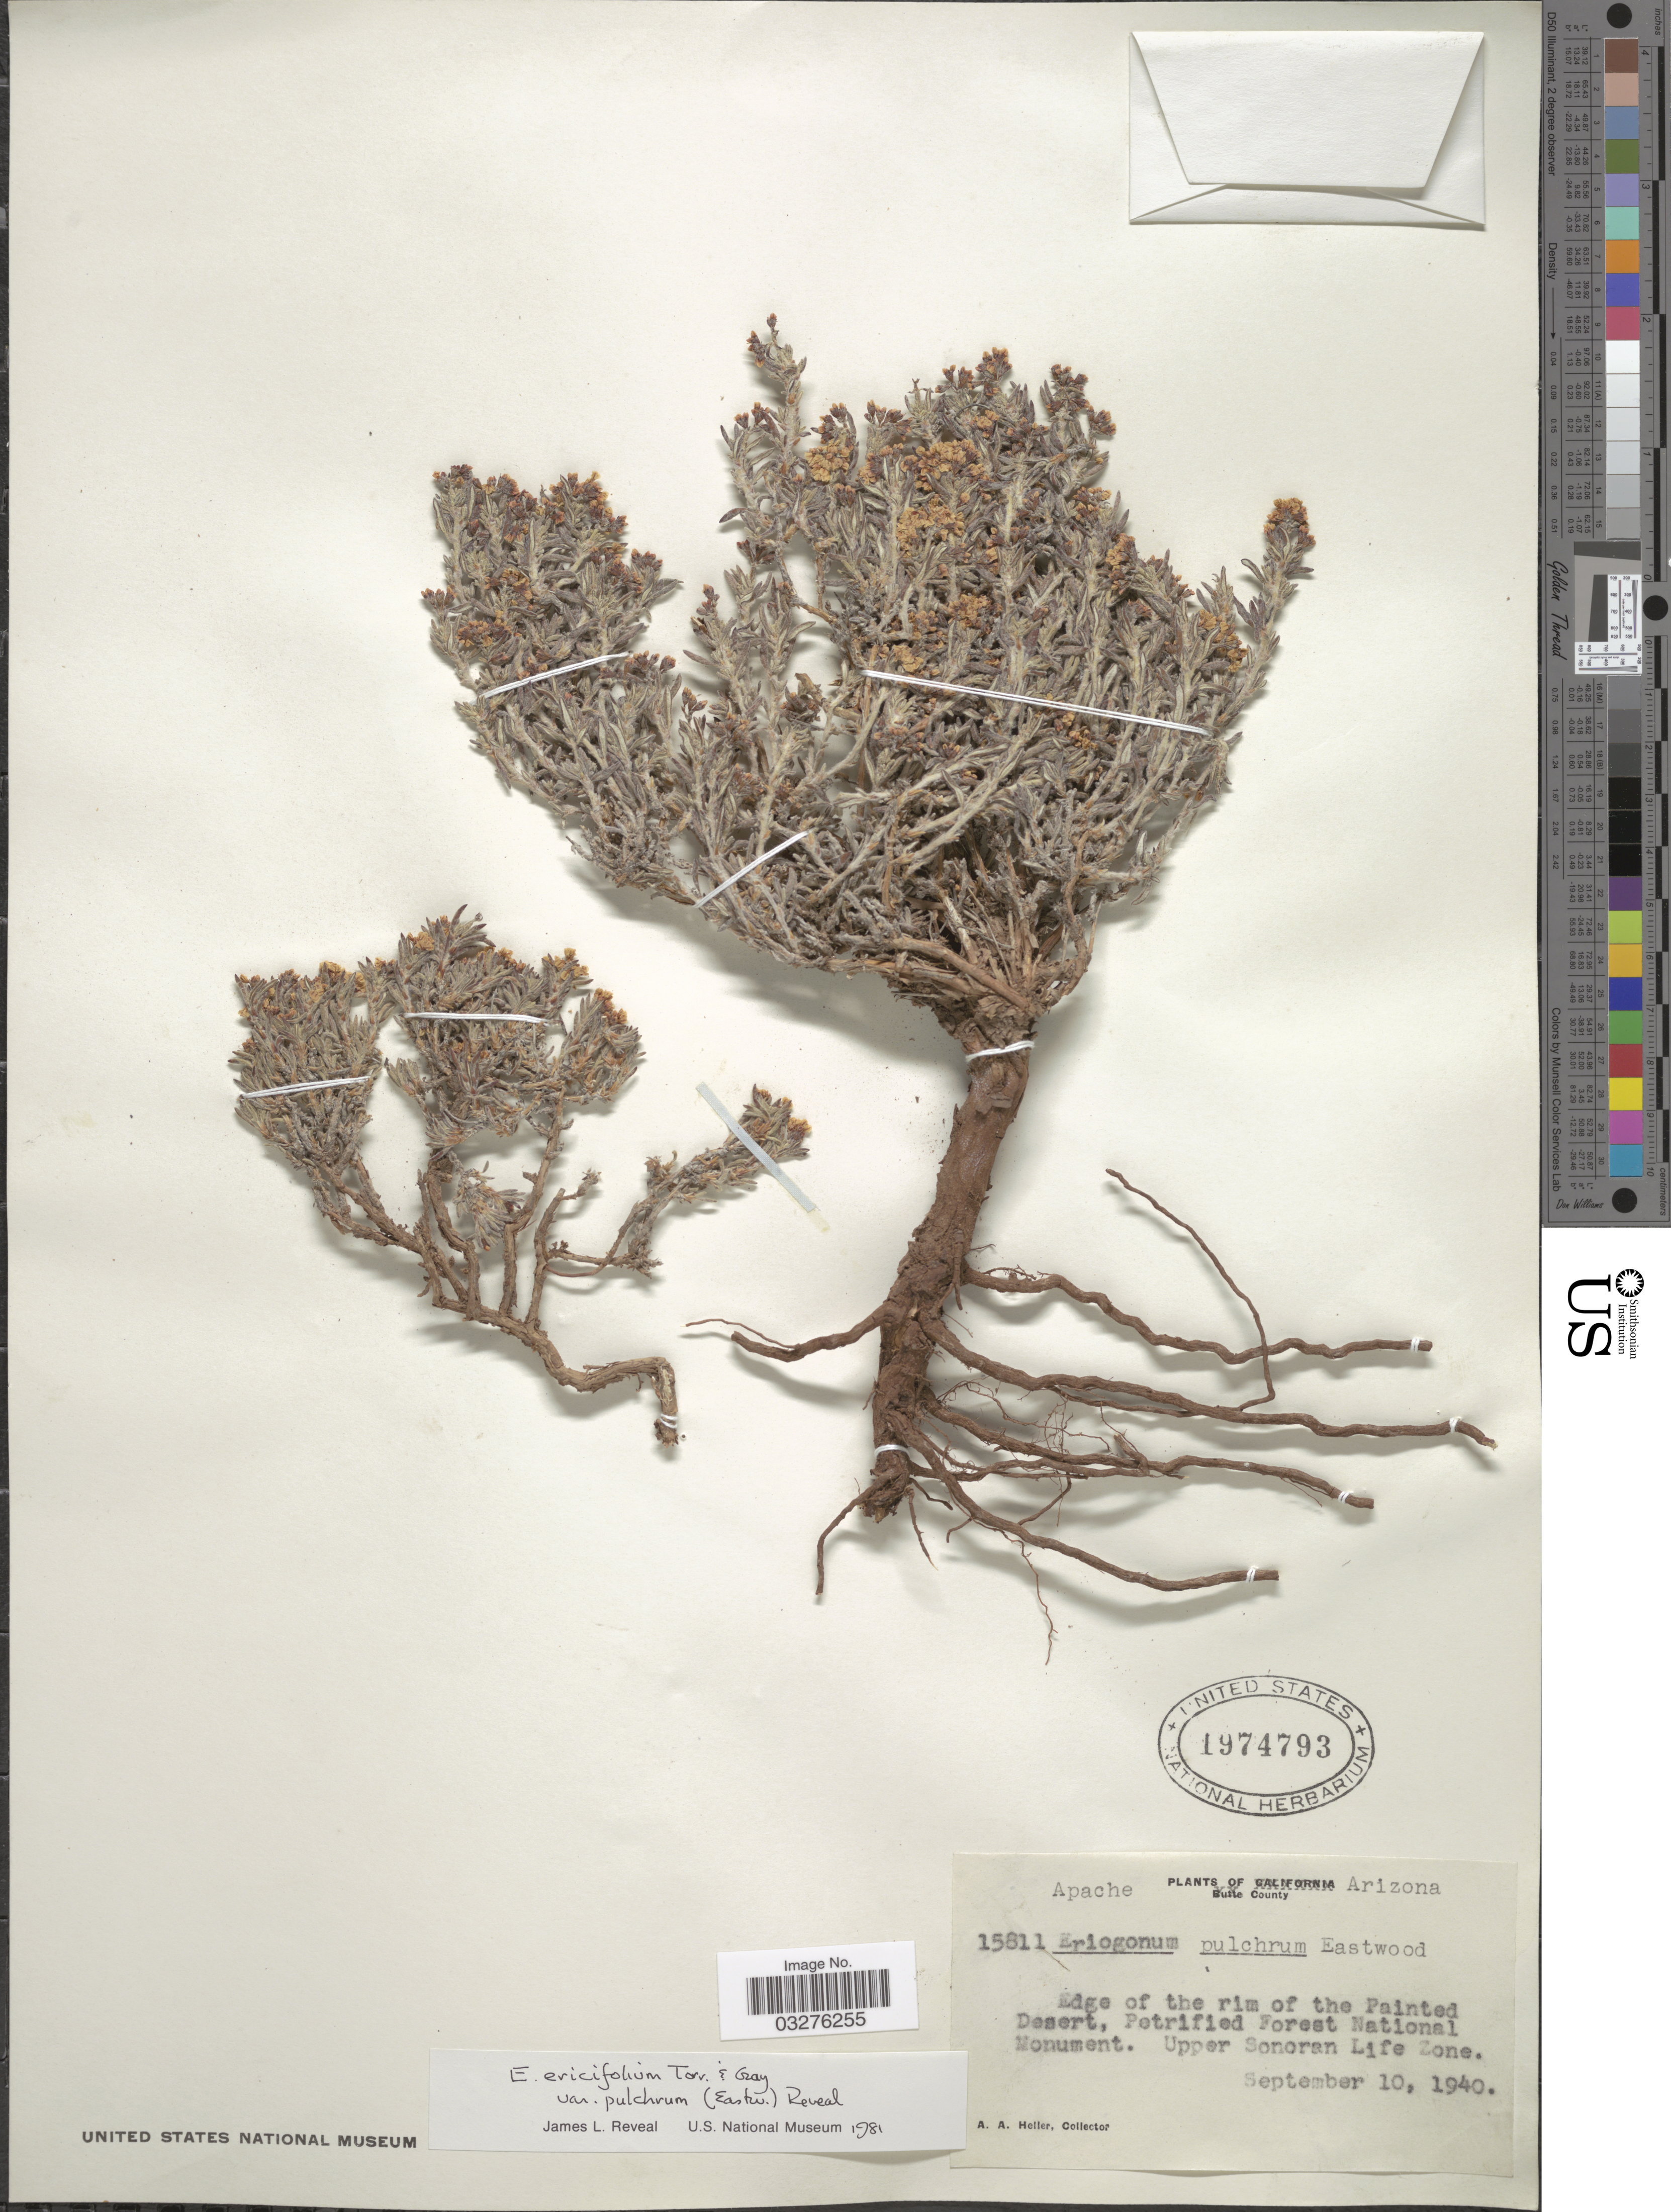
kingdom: Plantae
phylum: Tracheophyta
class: Magnoliopsida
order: Caryophyllales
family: Polygonaceae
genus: Eriogonum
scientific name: Eriogonum ericifolium var. pulchrum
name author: (Eastw.) Reveal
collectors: A. A. Heller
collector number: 15811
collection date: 1940-09-10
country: United States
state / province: Arizona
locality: Apache County, Edge of rim of the Painted Desert, Petrified Forest National Monument. Upper Sonoran Life Zone.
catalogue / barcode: US 1974793